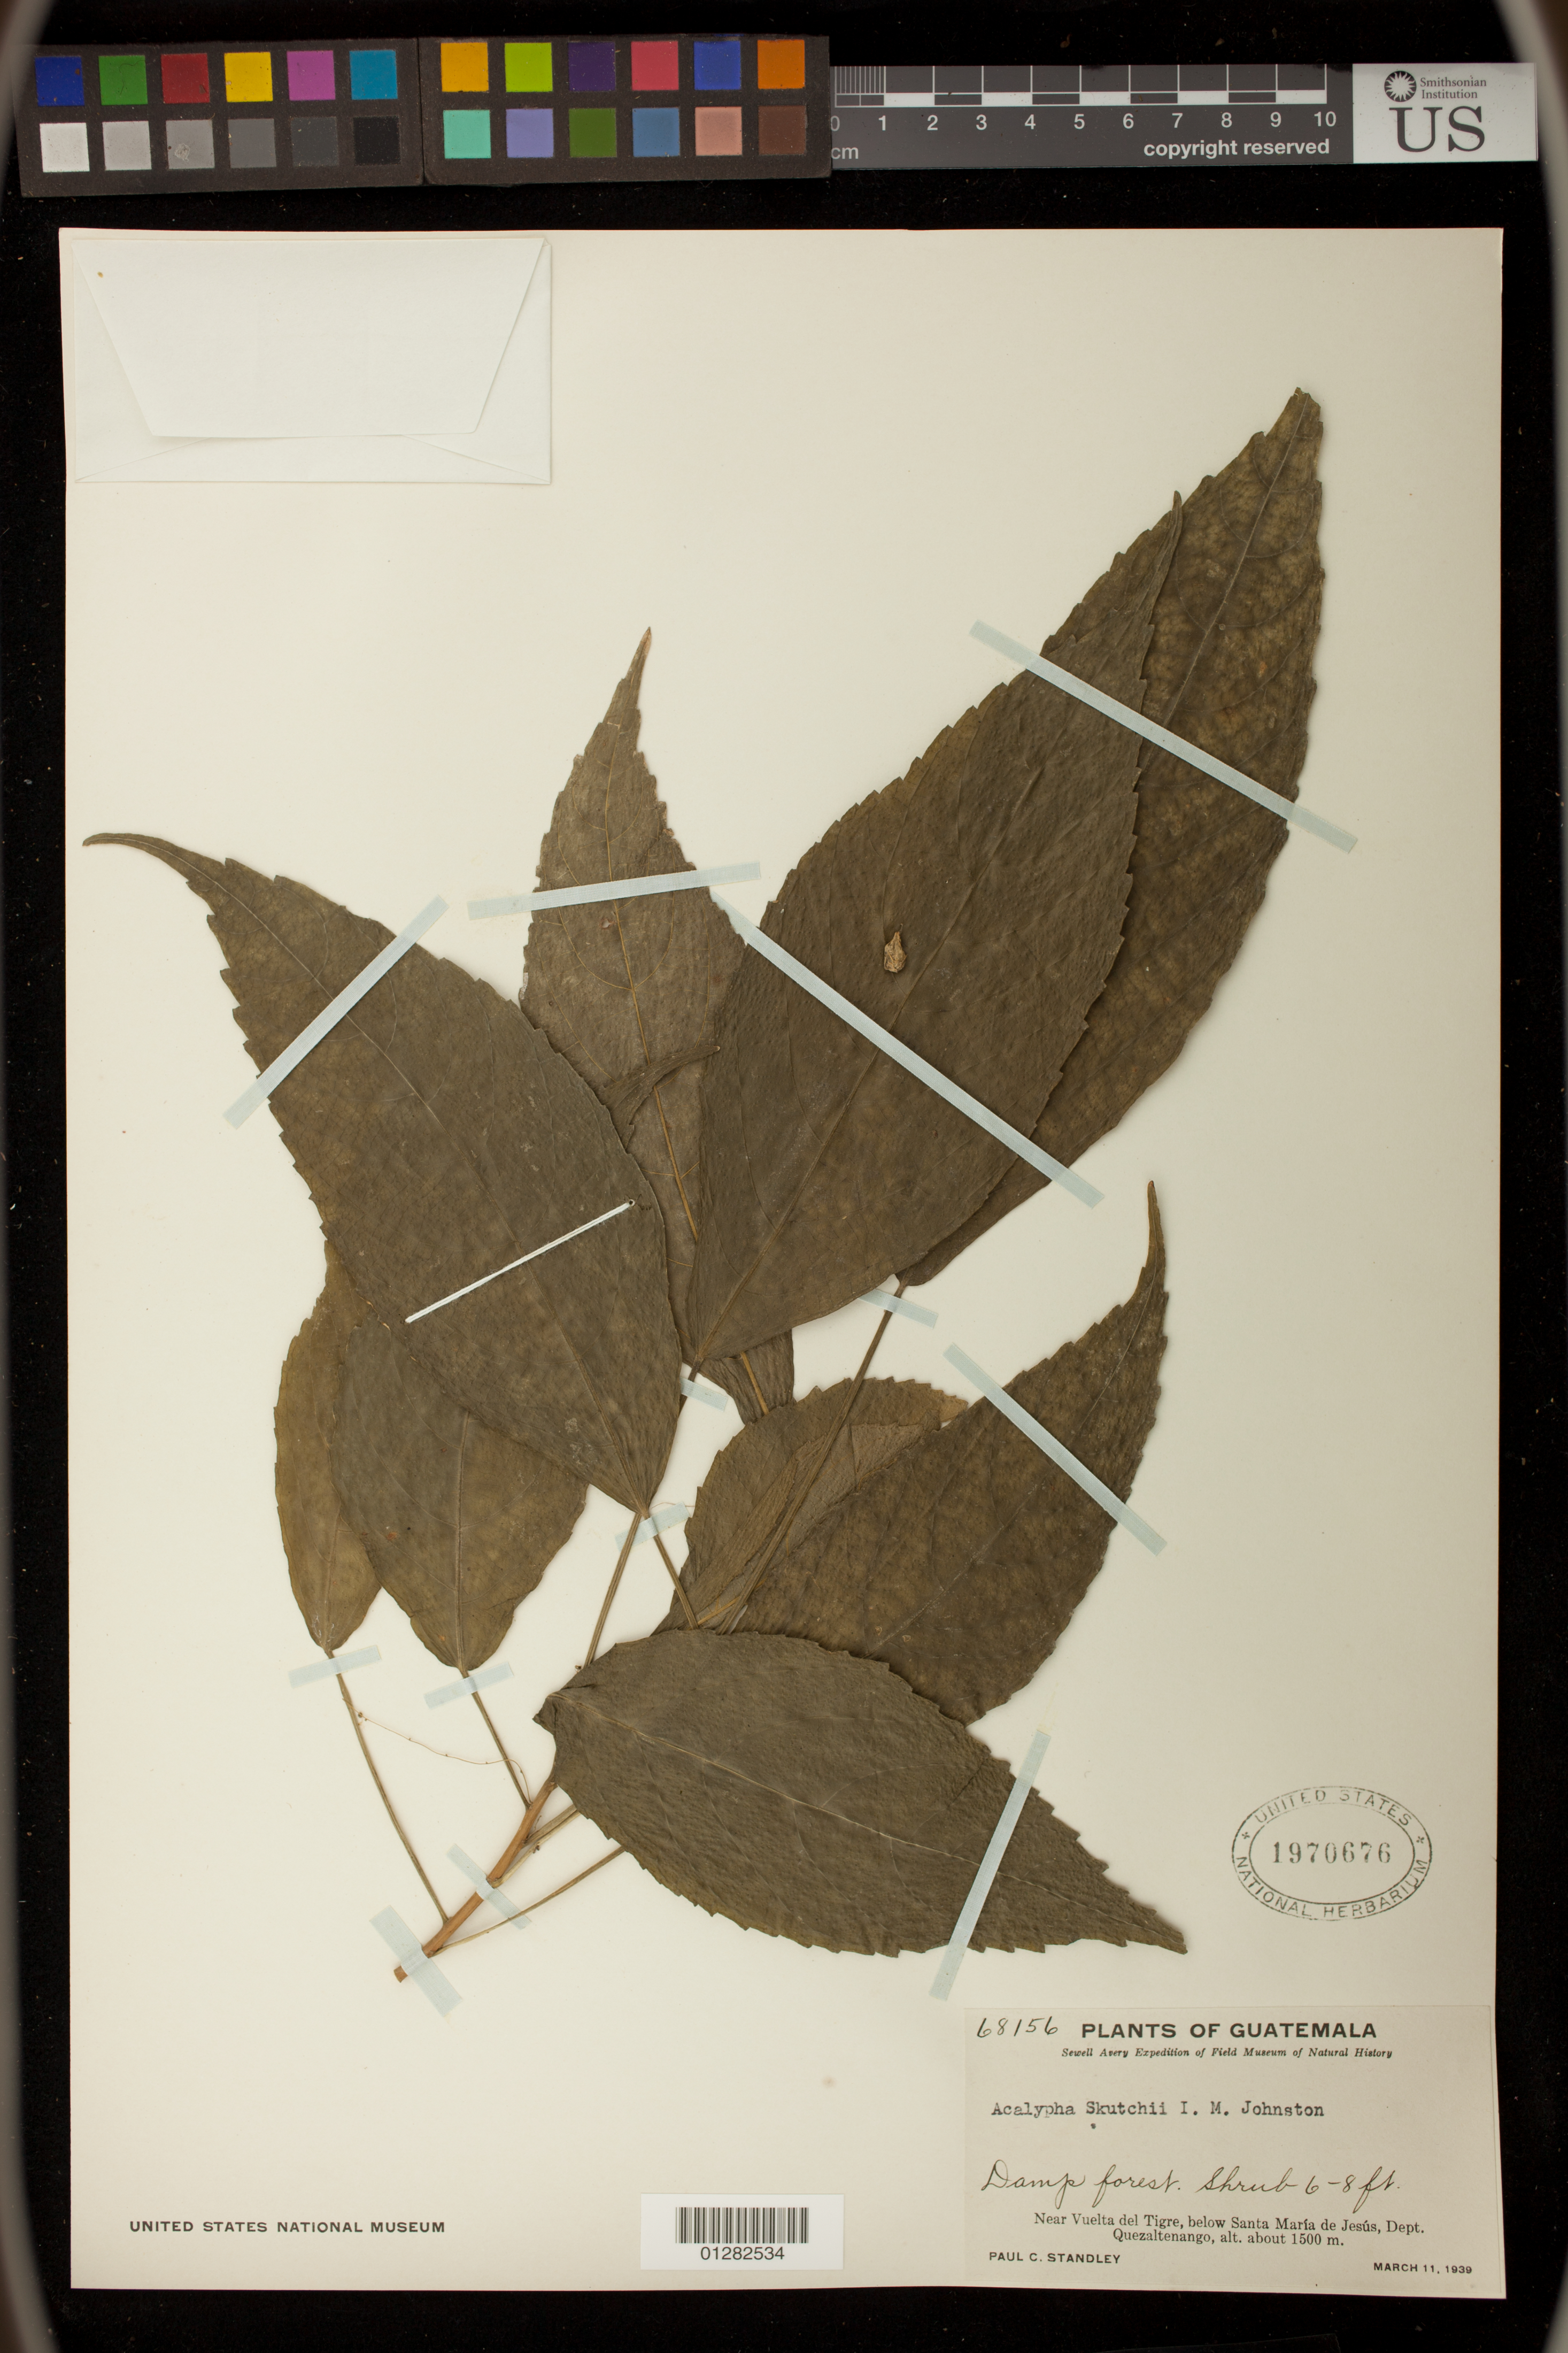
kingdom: Plantae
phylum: Tracheophyta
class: Magnoliopsida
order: Malpighiales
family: Euphorbiaceae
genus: Acalypha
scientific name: Acalypha skutchii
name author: I.M. Johnst.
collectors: R. S. Ferris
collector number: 68156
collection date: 1939-03-11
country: Guatemala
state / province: Quetzaltenango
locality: Near Vuelta del Tigre, below Santa Maria de Jesus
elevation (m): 1500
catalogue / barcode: US 1970676